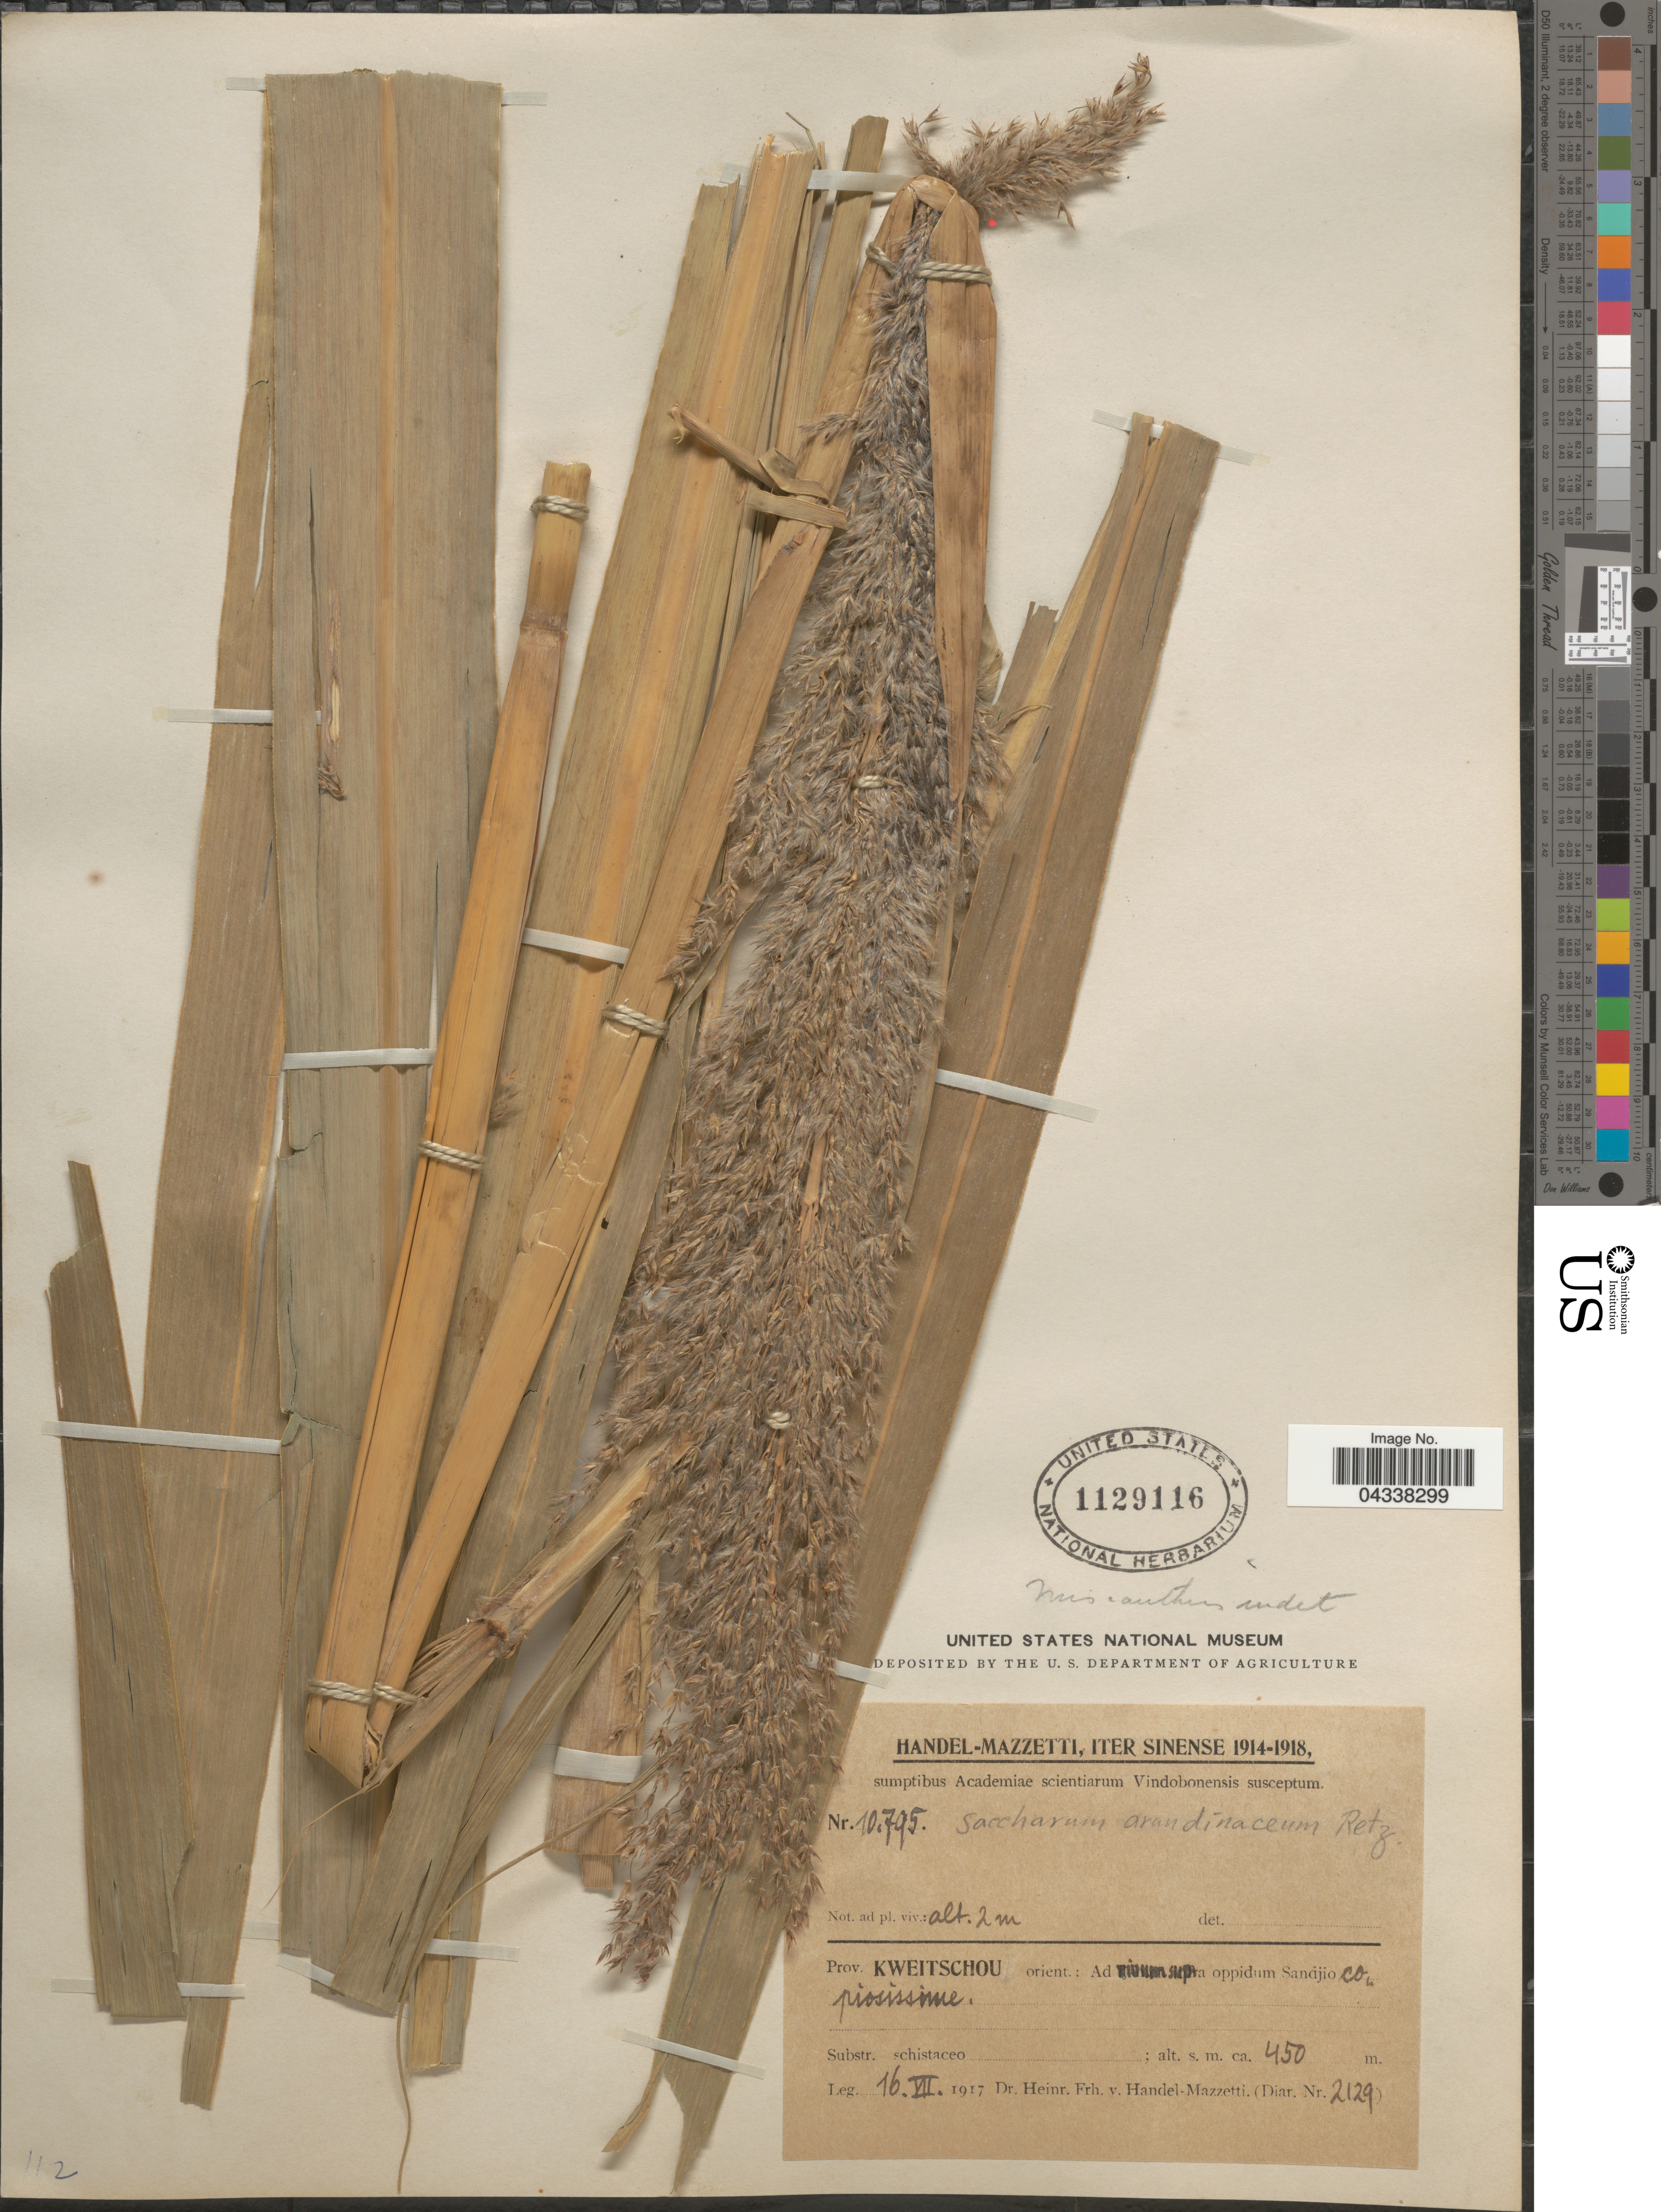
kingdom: Plantae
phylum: Tracheophyta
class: Liliopsida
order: Poales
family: Poaceae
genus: Tripidium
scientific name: Tripidium arundinaceum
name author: (Retz.) Welker et al.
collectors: H. Handel-Mazzetti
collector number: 10795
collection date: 1917-07-16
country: China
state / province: Guizhou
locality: Iter Sinense 1914-1918. Prov. Kweitschou orient.: Ad rivum supra oppidum Sandjio copiosissime.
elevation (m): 450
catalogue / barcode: US 1129116